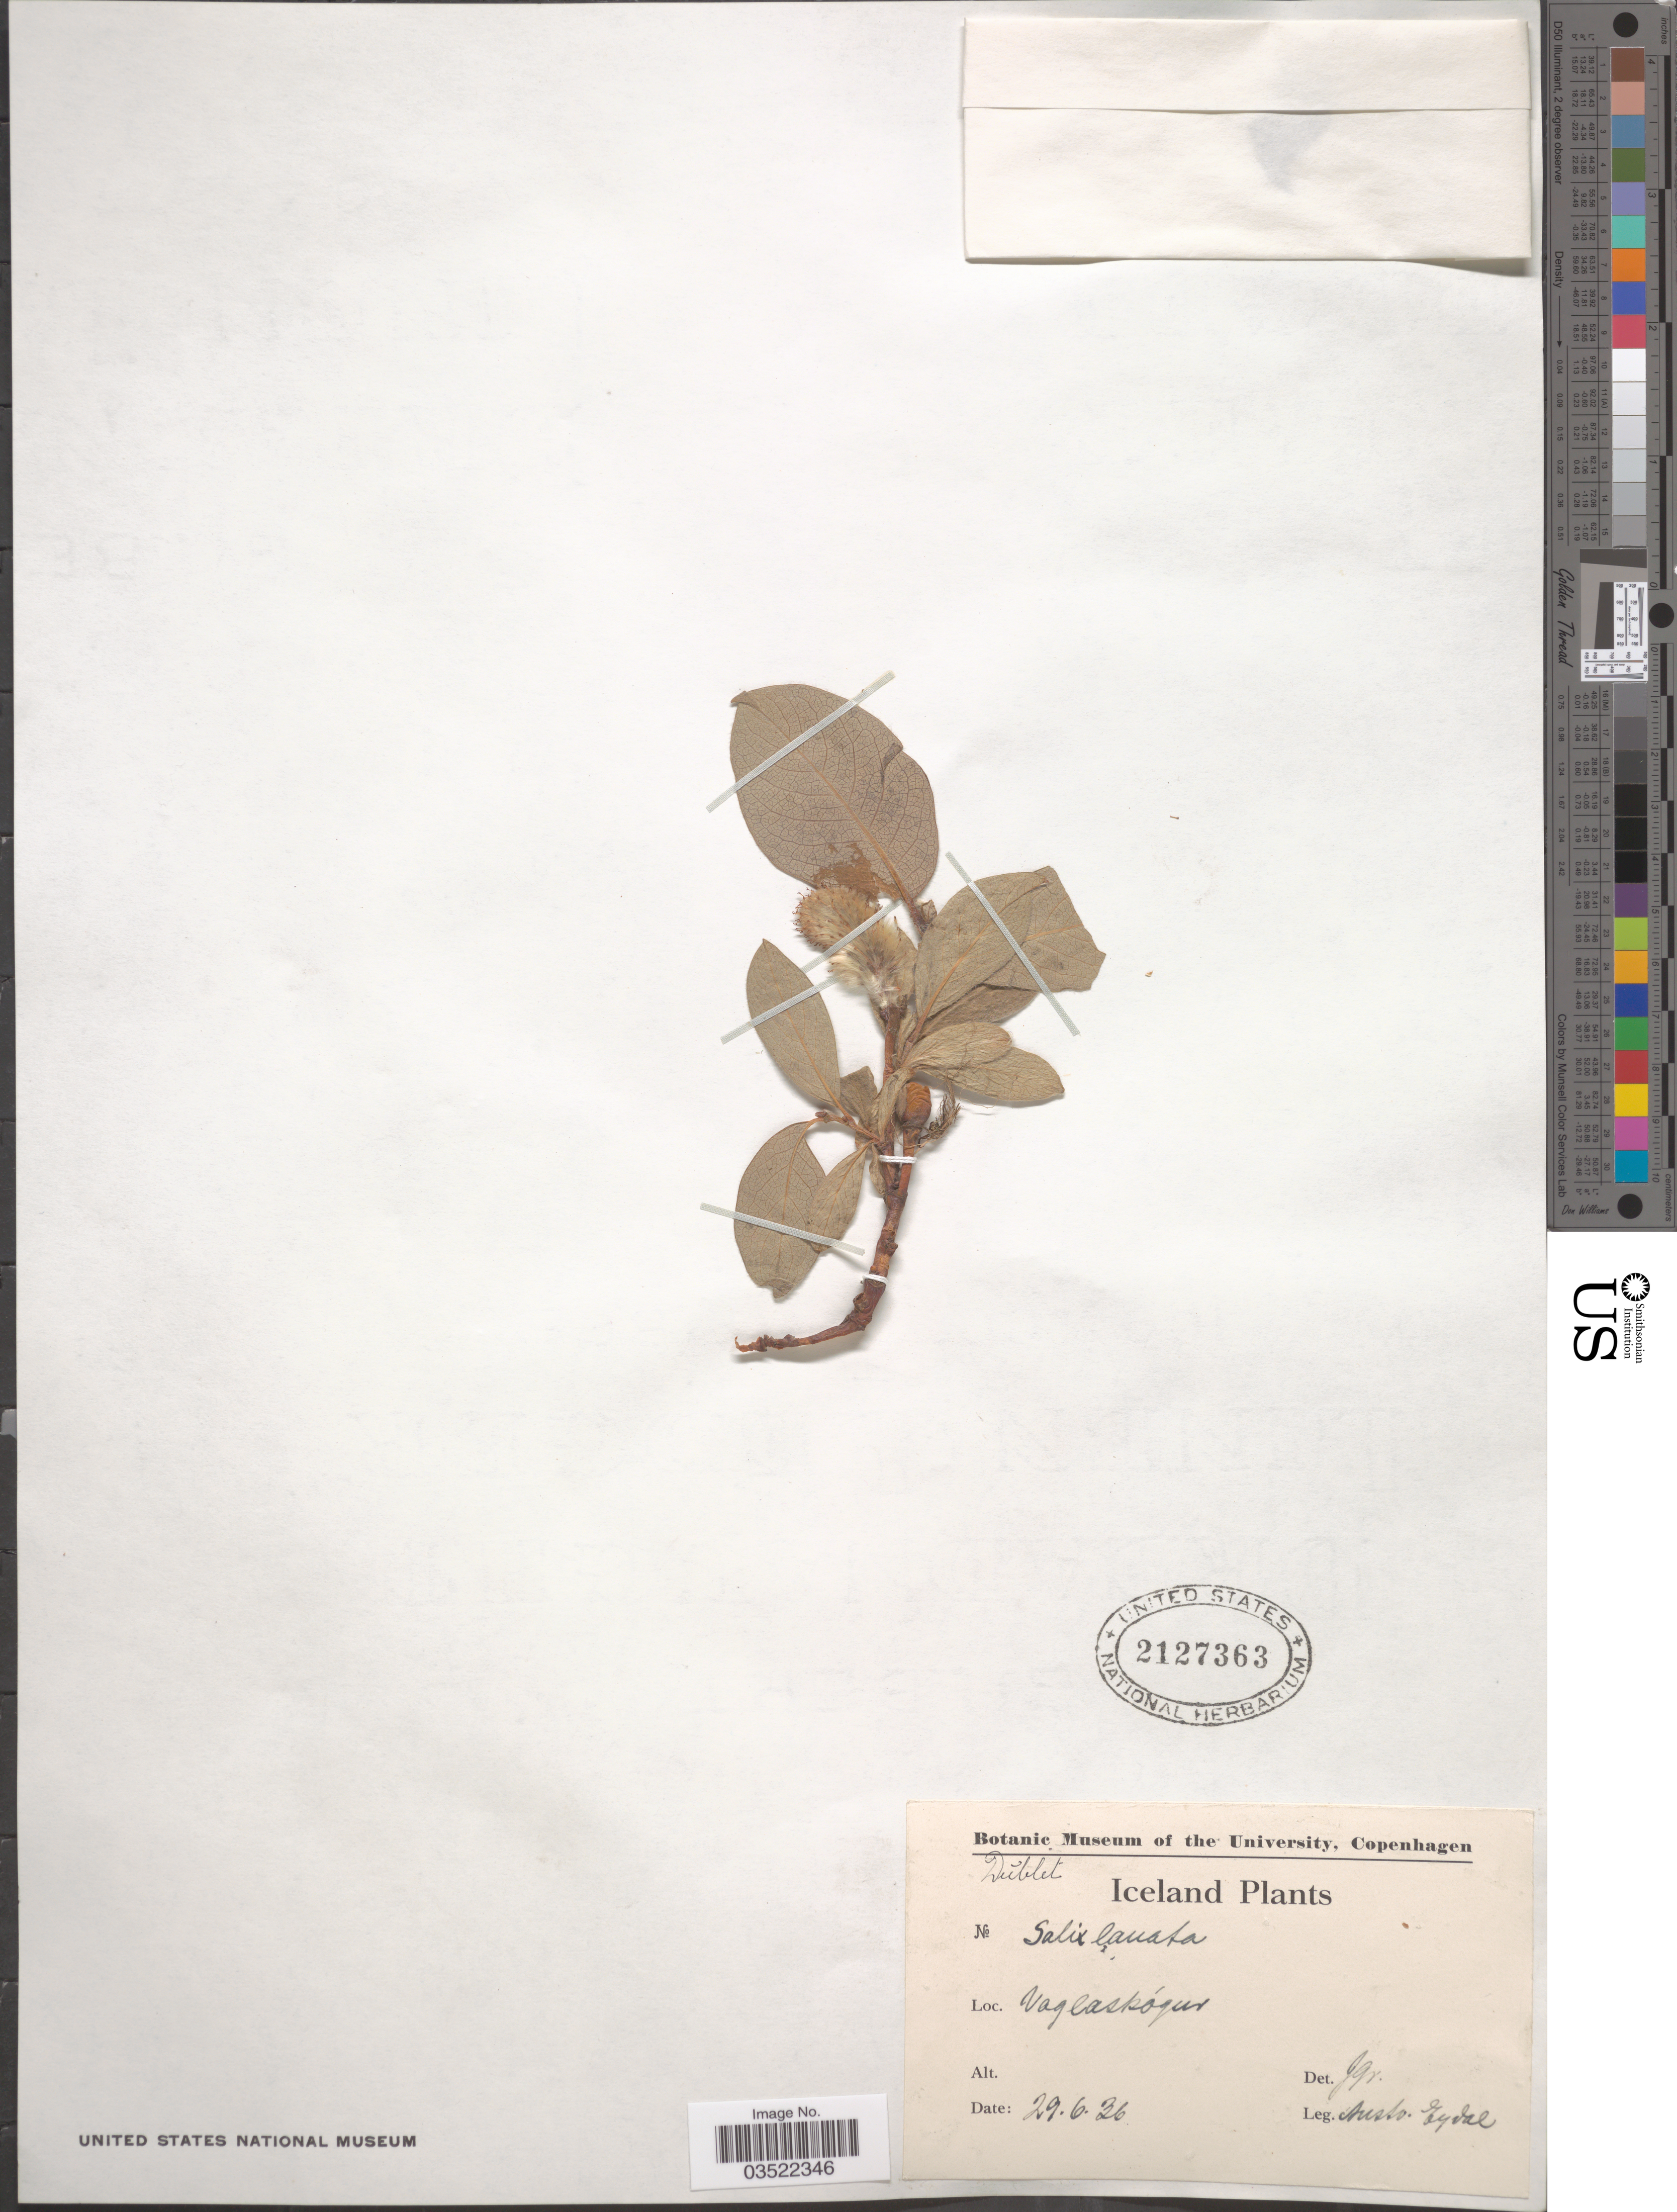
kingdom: Plantae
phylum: Tracheophyta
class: Magnoliopsida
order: Malpighiales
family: Salicaceae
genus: Salix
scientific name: Salix lanata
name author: L.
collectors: A. Eydal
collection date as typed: Transcribed d/m/y: 29/6/36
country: Iceland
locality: Vaglaskógur.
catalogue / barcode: US 2127363